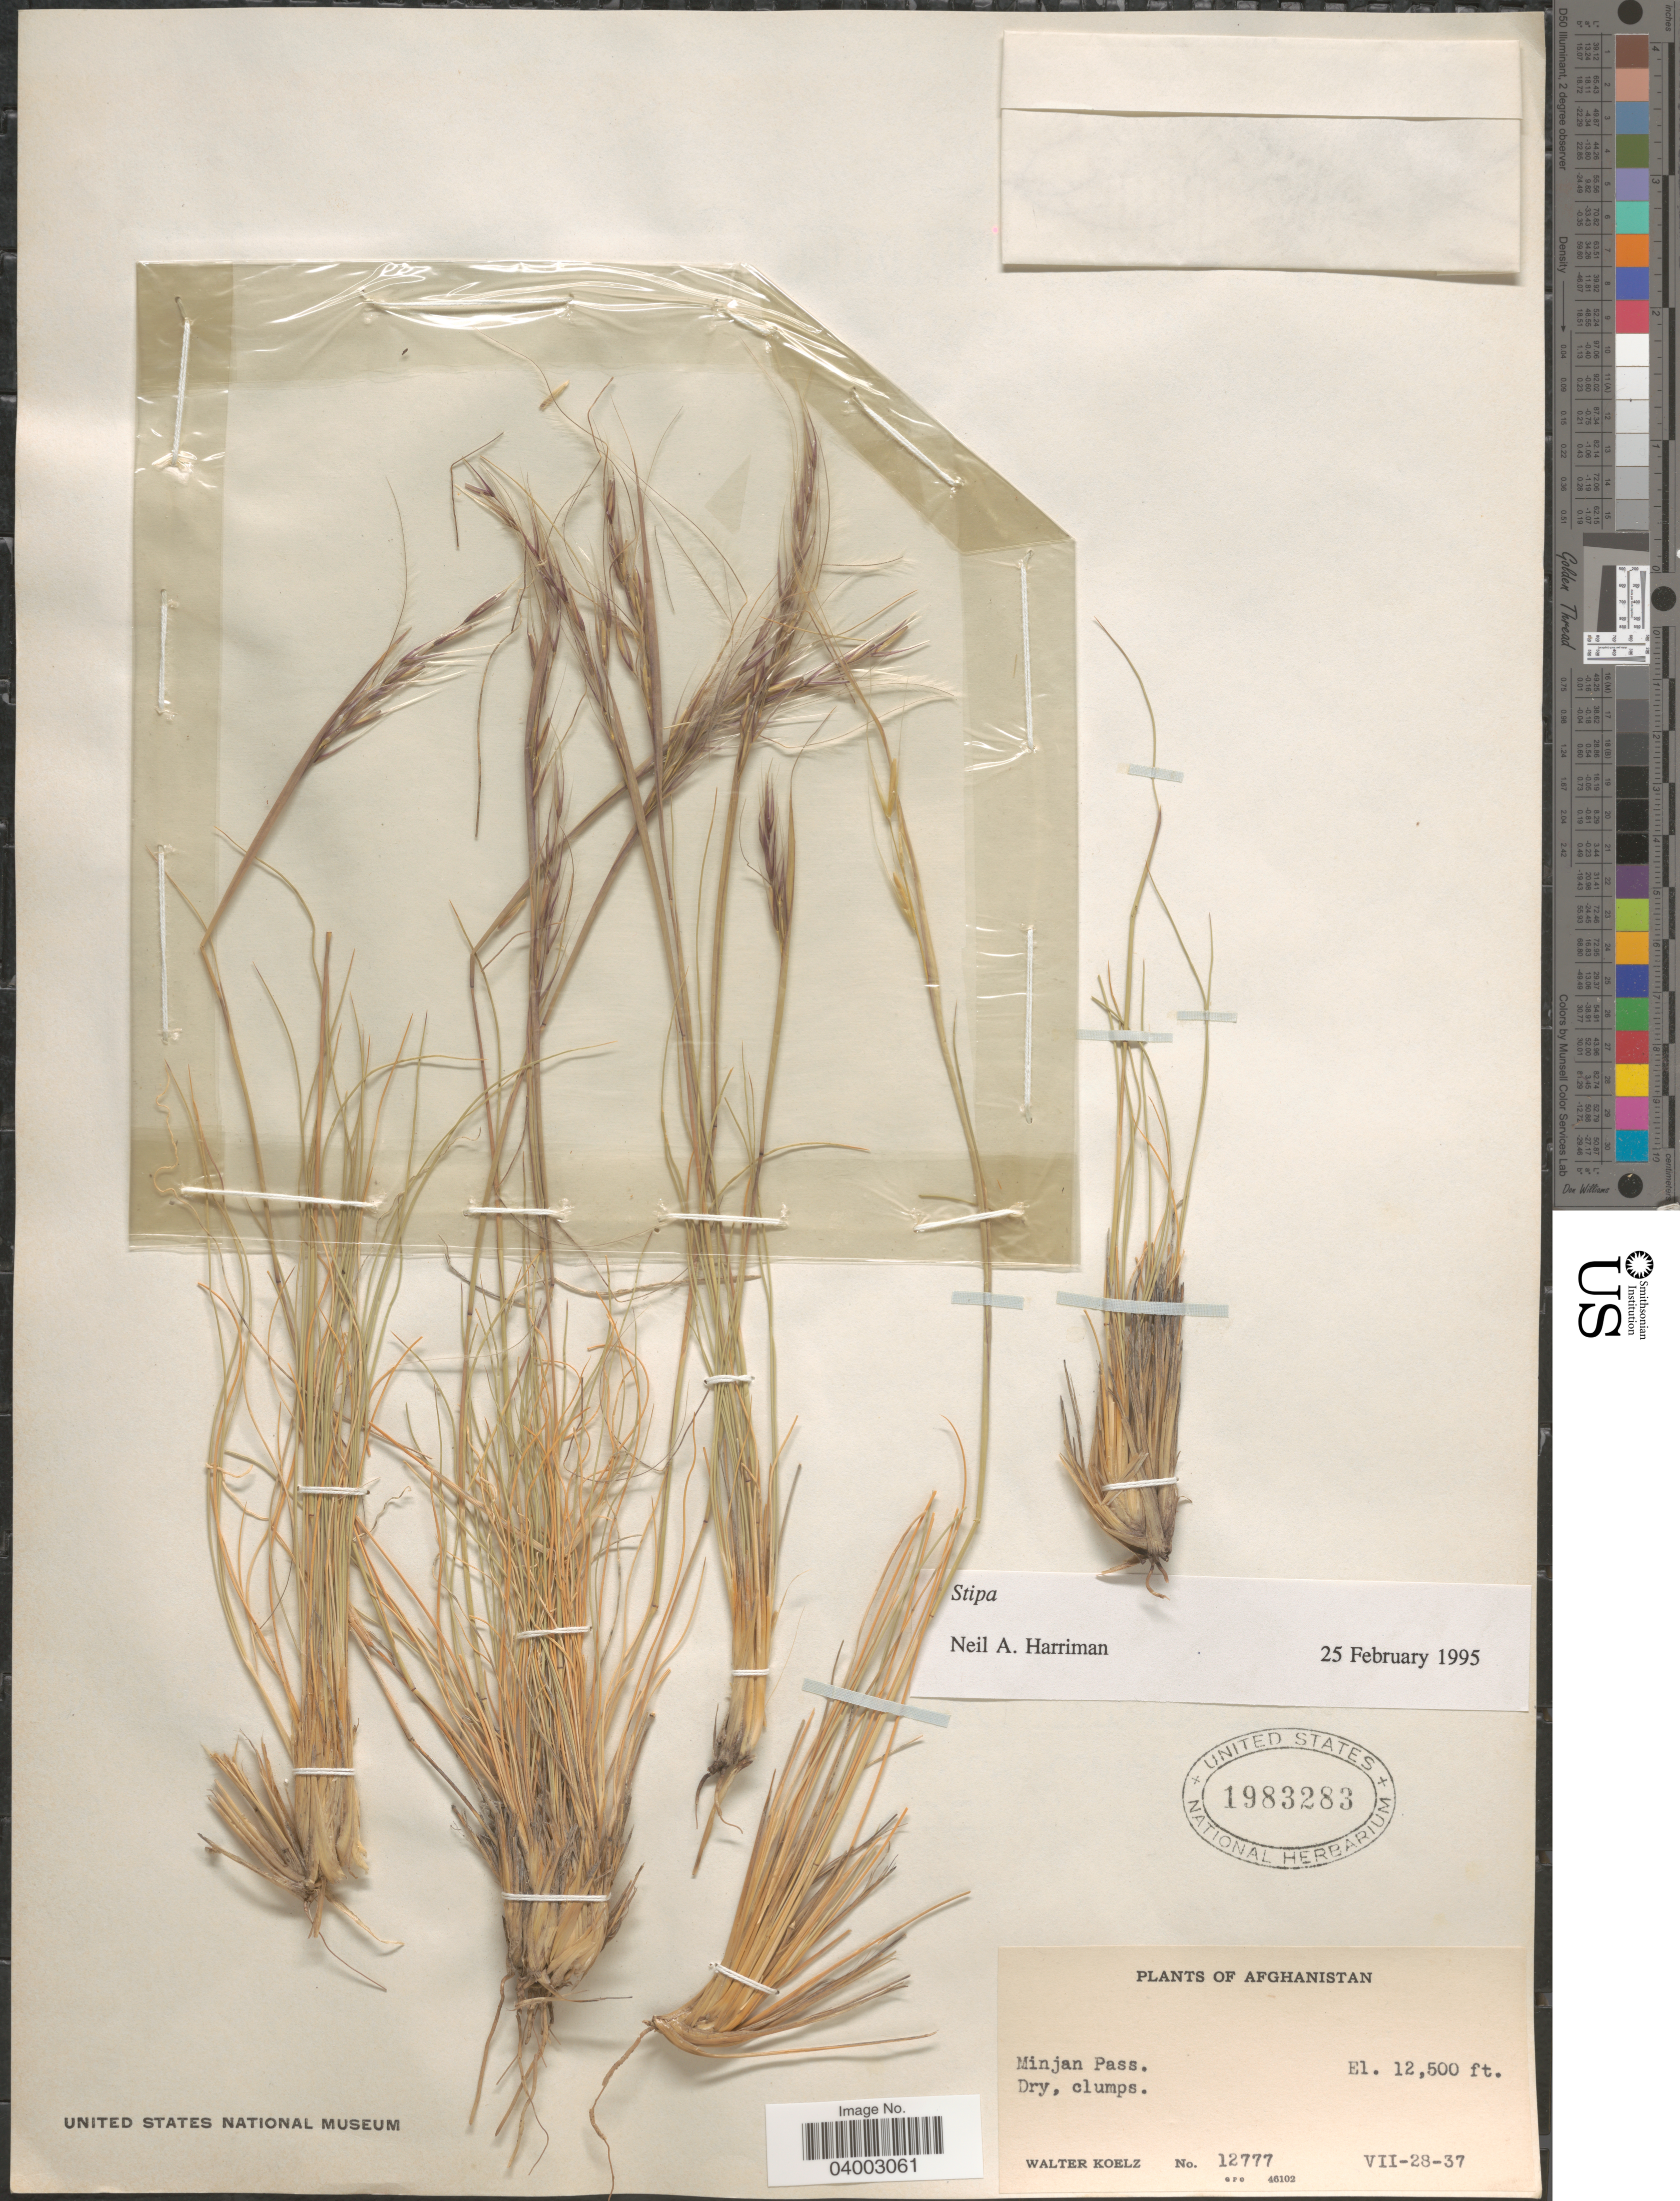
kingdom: Plantae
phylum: Tracheophyta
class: Liliopsida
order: Poales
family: Poaceae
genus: Stipa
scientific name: Stipa sp.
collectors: W. N. Koelz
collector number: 12777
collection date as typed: Transcribed d/m/y: 28/7/37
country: Afghanistan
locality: Minjan Pass.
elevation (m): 3810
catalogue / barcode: US 1983283